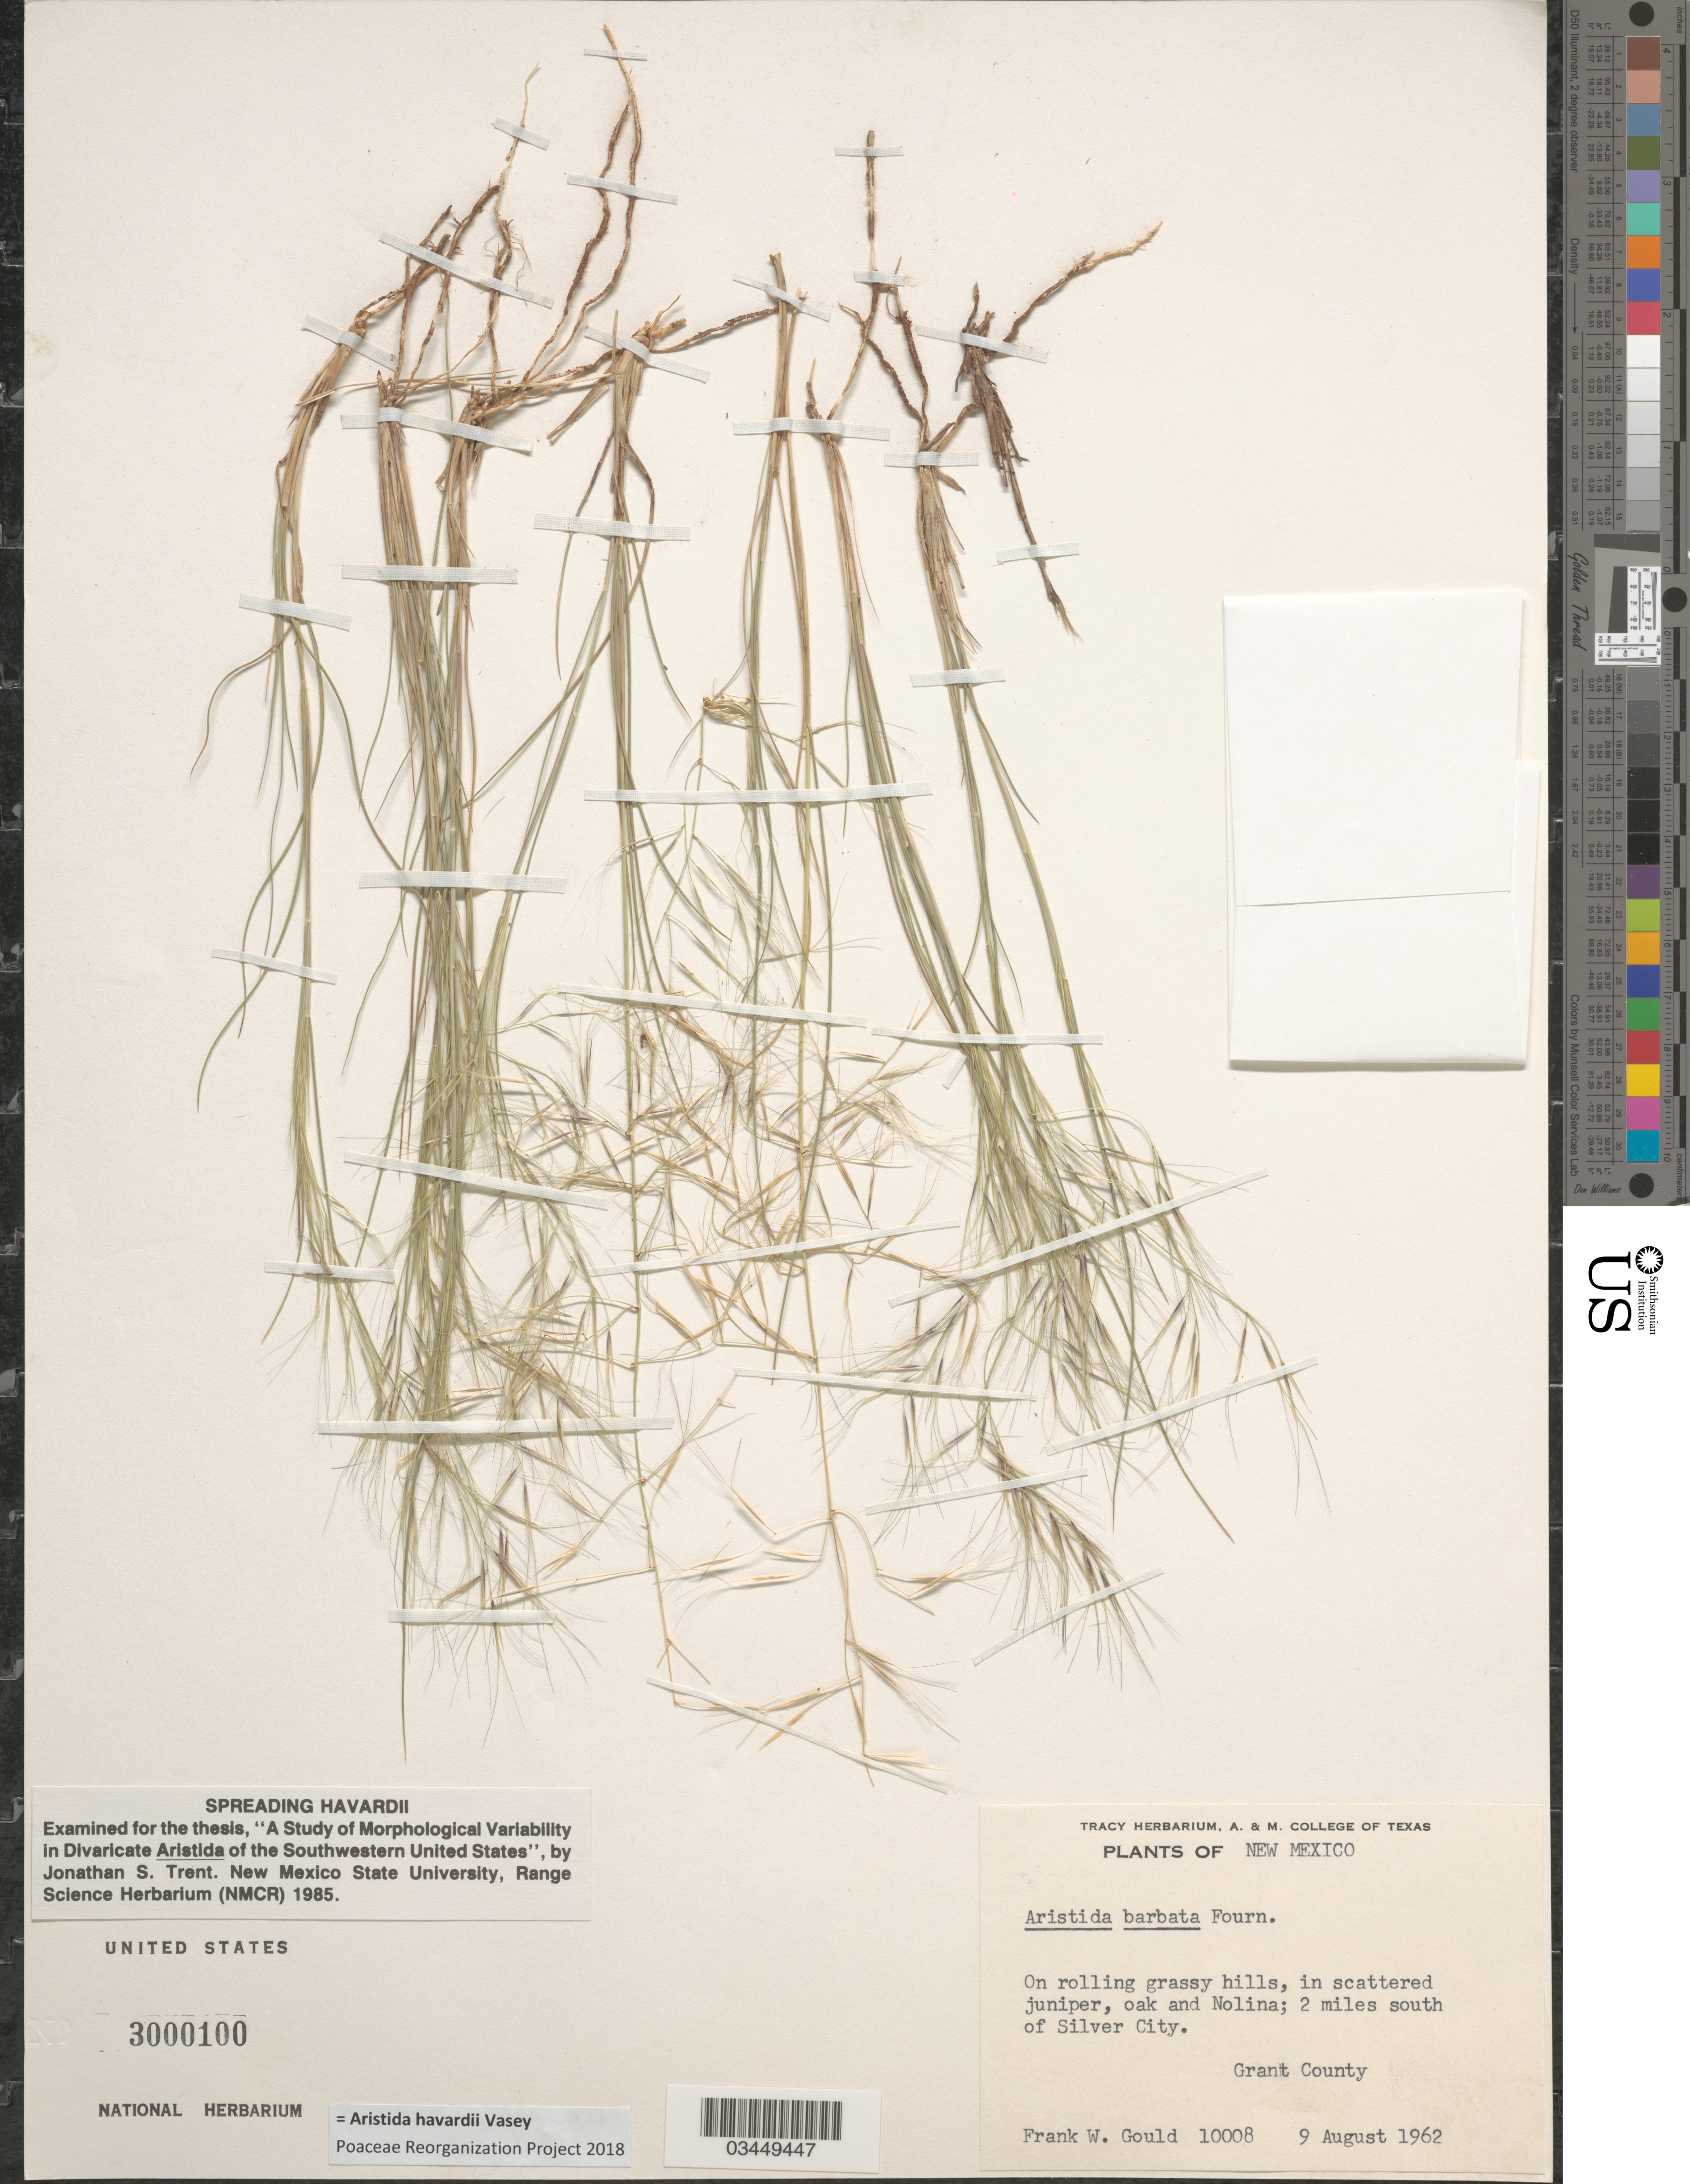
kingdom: Plantae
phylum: Tracheophyta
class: Liliopsida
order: Poales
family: Poaceae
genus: Aristida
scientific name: Aristida havardii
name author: Vasey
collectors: F. W. Gould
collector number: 10008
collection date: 1962-08-09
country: United States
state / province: New Mexico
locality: On rolling grassy hills, in scattered juniper, oak and Nolina; 2 miles south of Silver City. Grant County.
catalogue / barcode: US 3000100